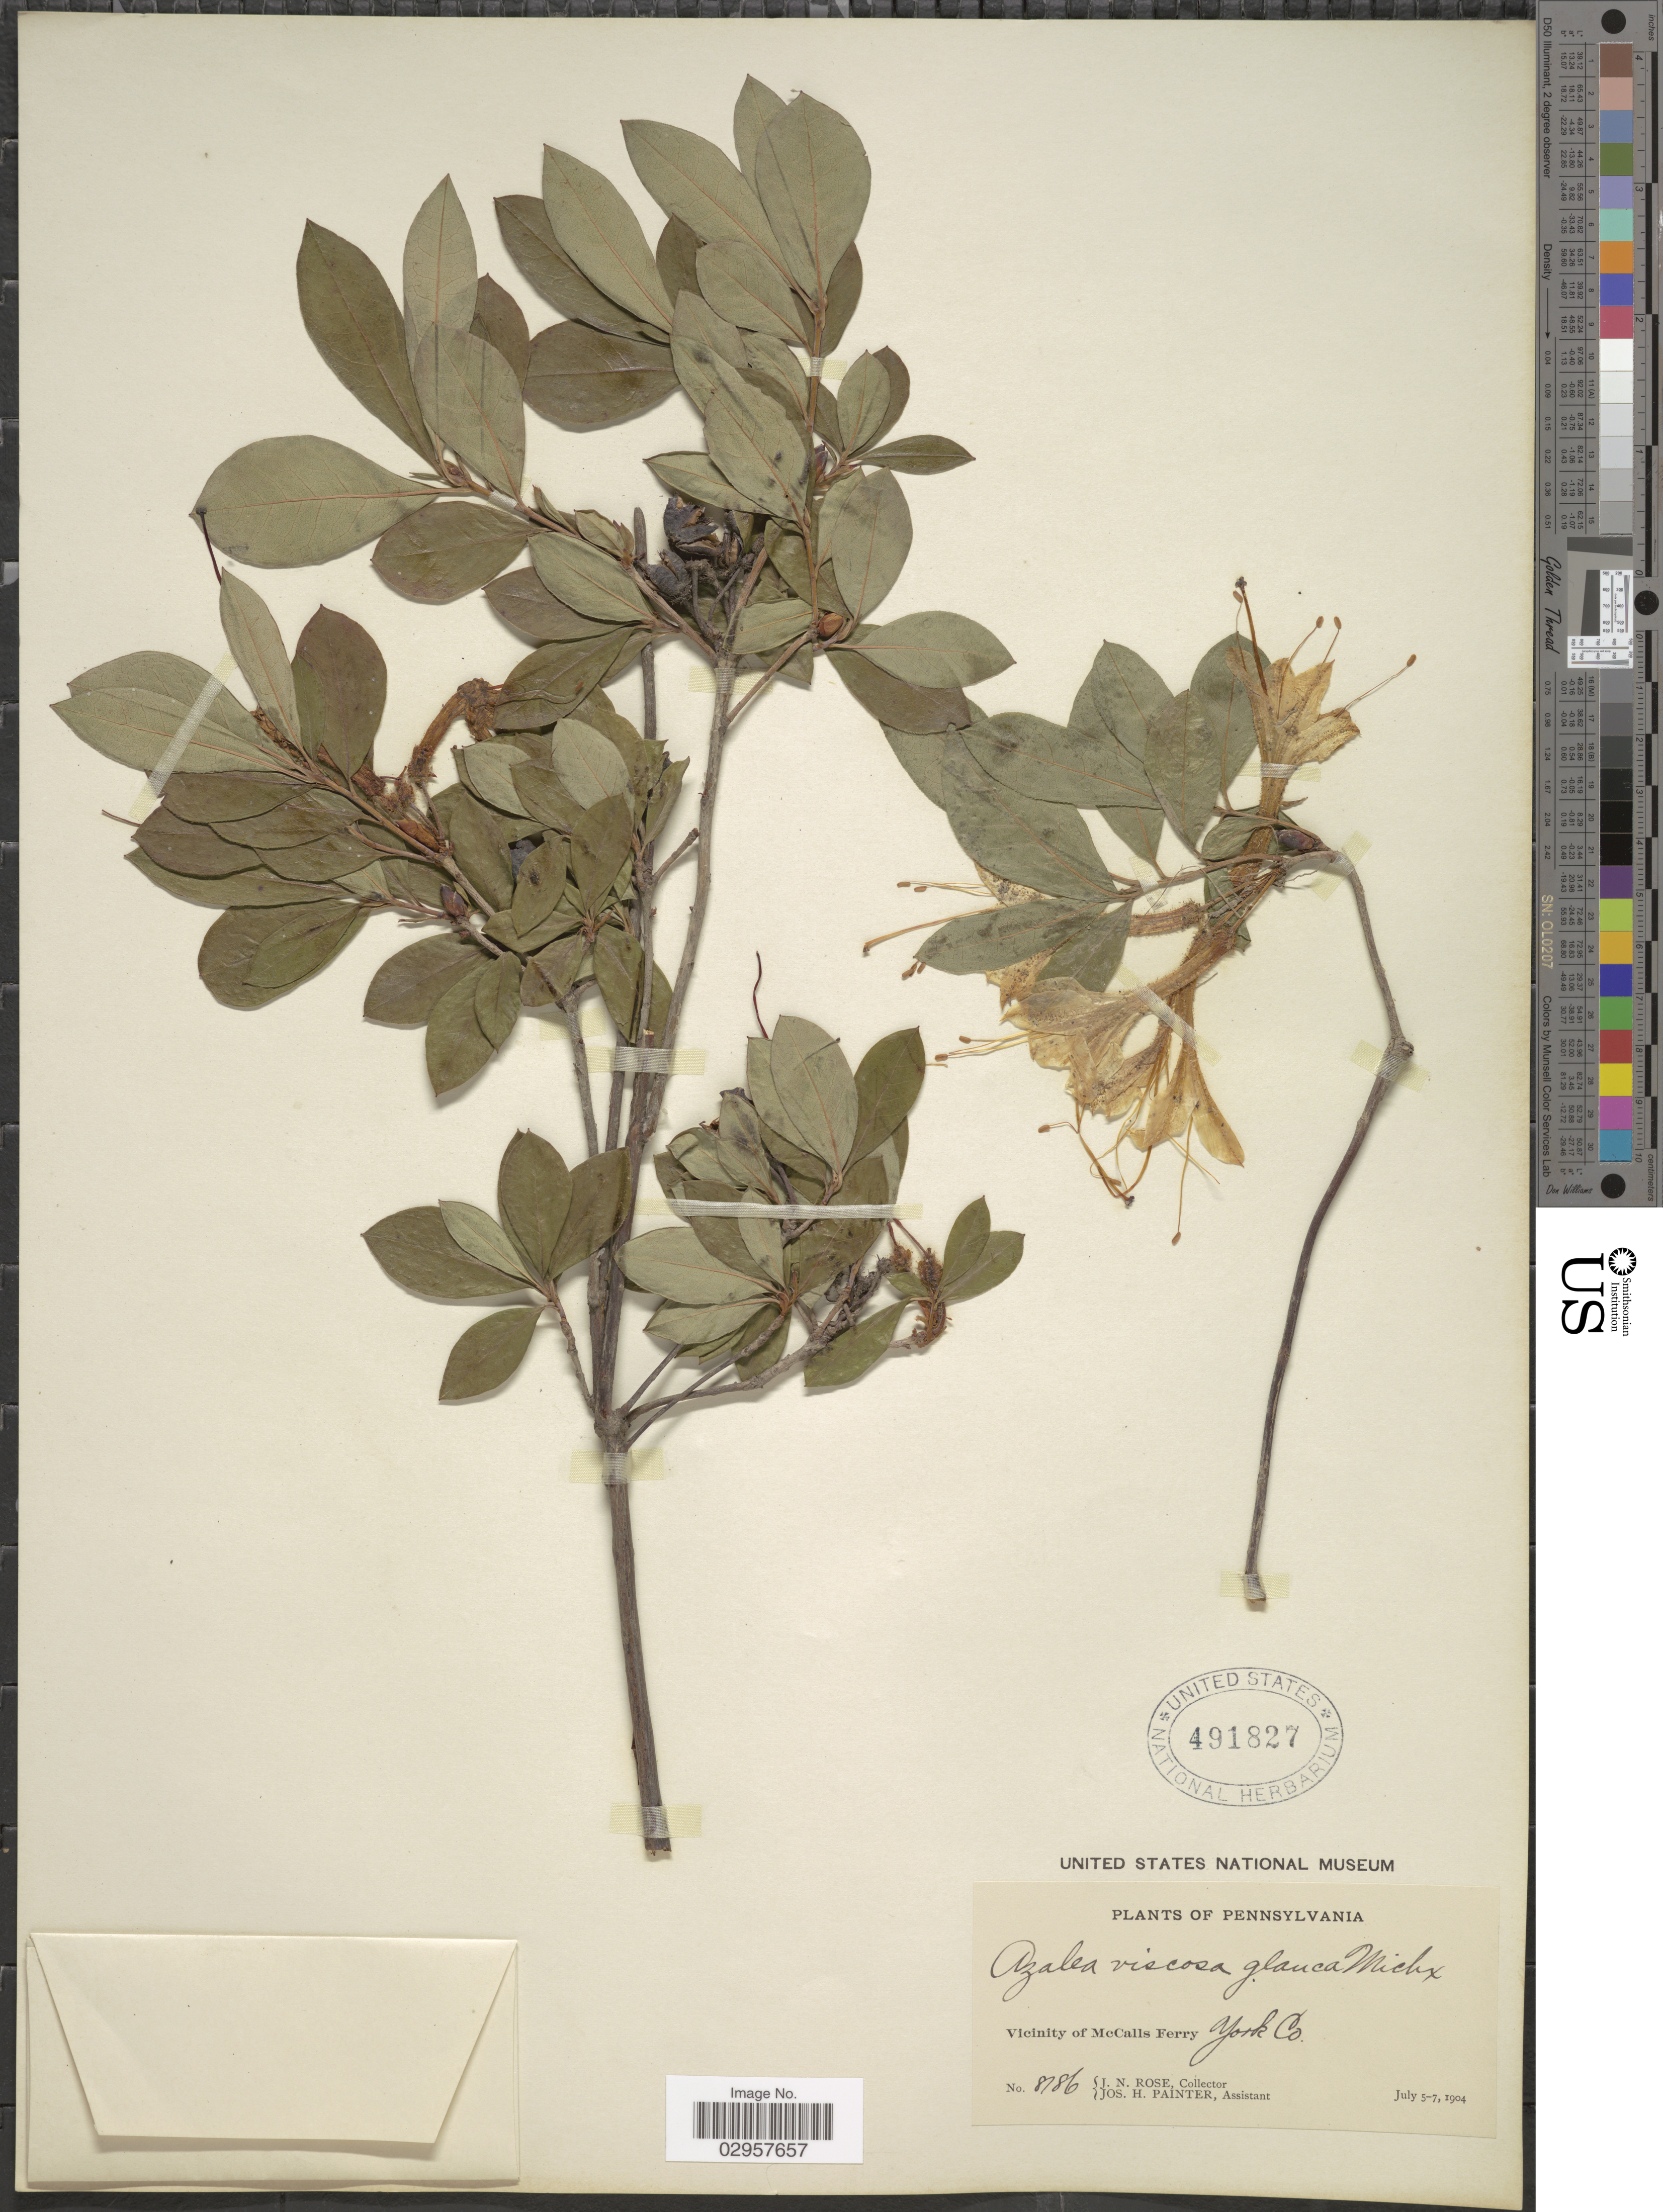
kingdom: Plantae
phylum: Tracheophyta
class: Magnoliopsida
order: Ericales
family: Ericaceae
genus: Rhododendron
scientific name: Rhododendron arborescens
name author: (Pursh) Torr.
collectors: J. N. Rose & J. H. Painter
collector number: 8186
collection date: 1904-07-05/1904-07-07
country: United States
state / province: Pennsylvania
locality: Vicinity of McCalls Ferry York Co.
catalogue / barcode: US 491827